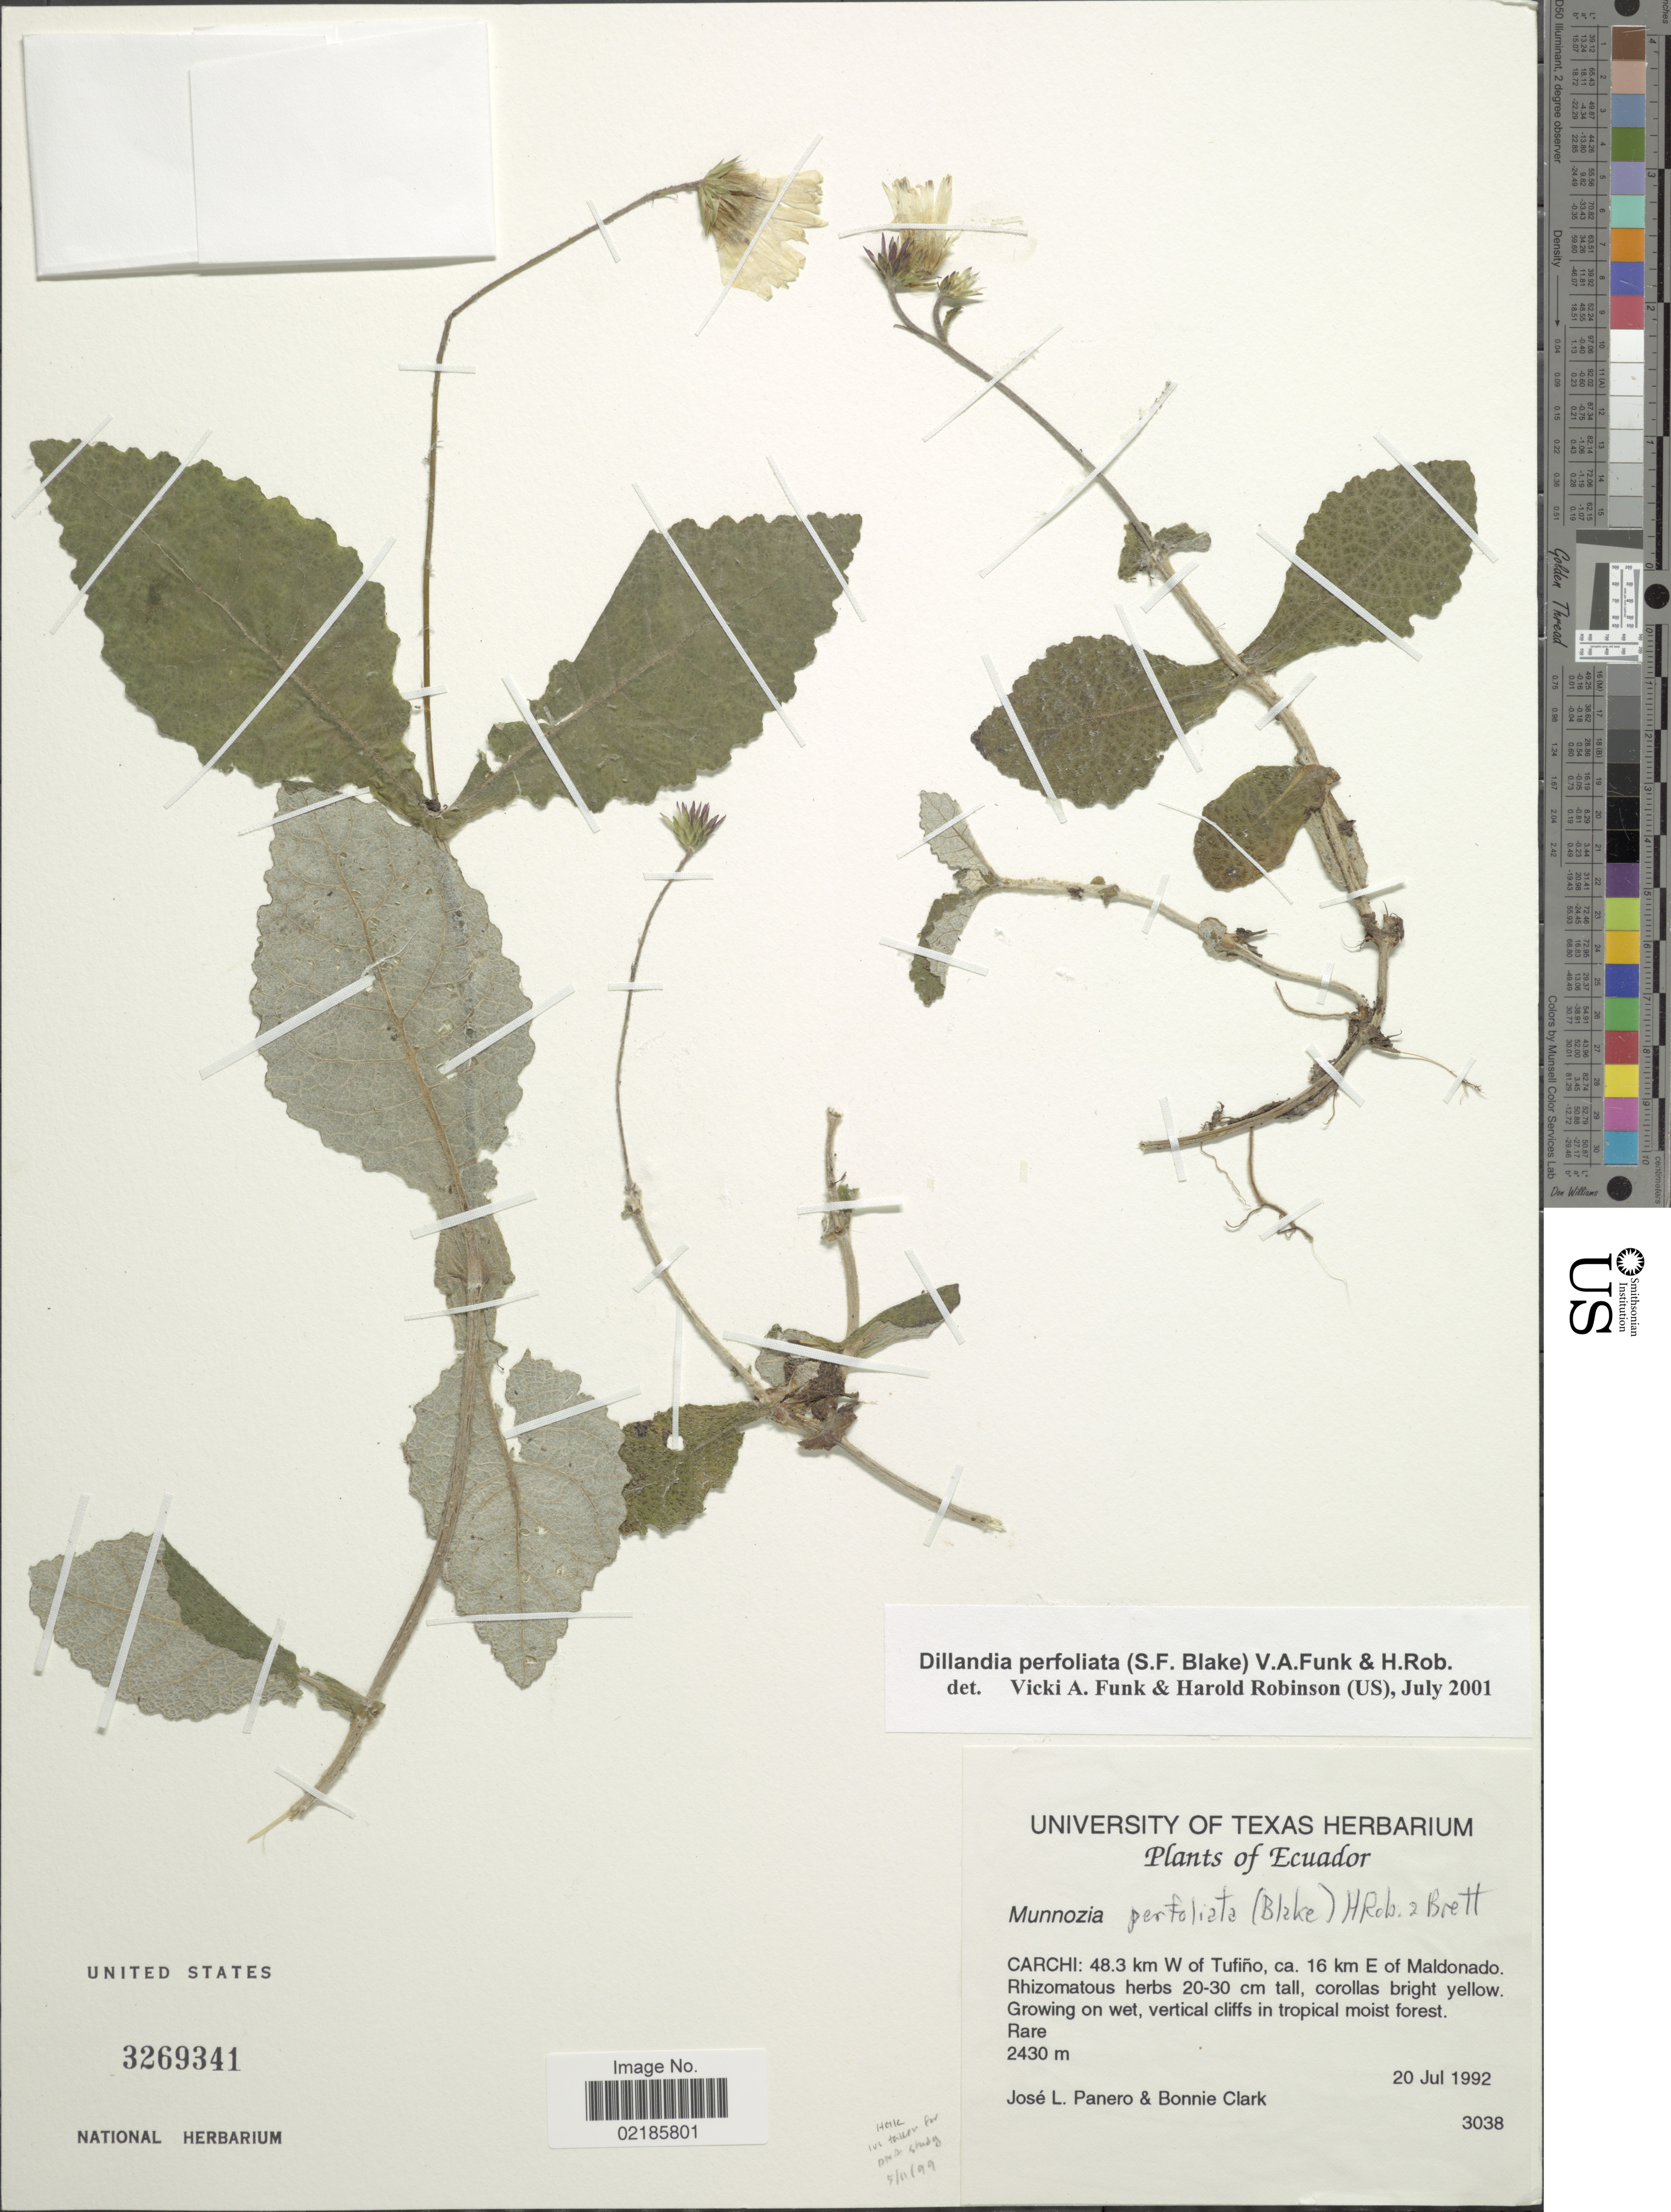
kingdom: Plantae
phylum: Tracheophyta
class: Magnoliopsida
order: Asterales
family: Asteraceae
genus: Dillandia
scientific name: Dillandia perfoliata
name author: (S.F. Blake) V.A. Funk & H. Rob.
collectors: J. L. Panero & B. Clark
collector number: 3038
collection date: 1992-07-20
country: Ecuador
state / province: Carchi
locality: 48.3 km W of Tufiño, ca. 16 km E of Maldonado, growing on wet, vertical cliffs in tropical moist forest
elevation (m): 2430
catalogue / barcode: US 3269341